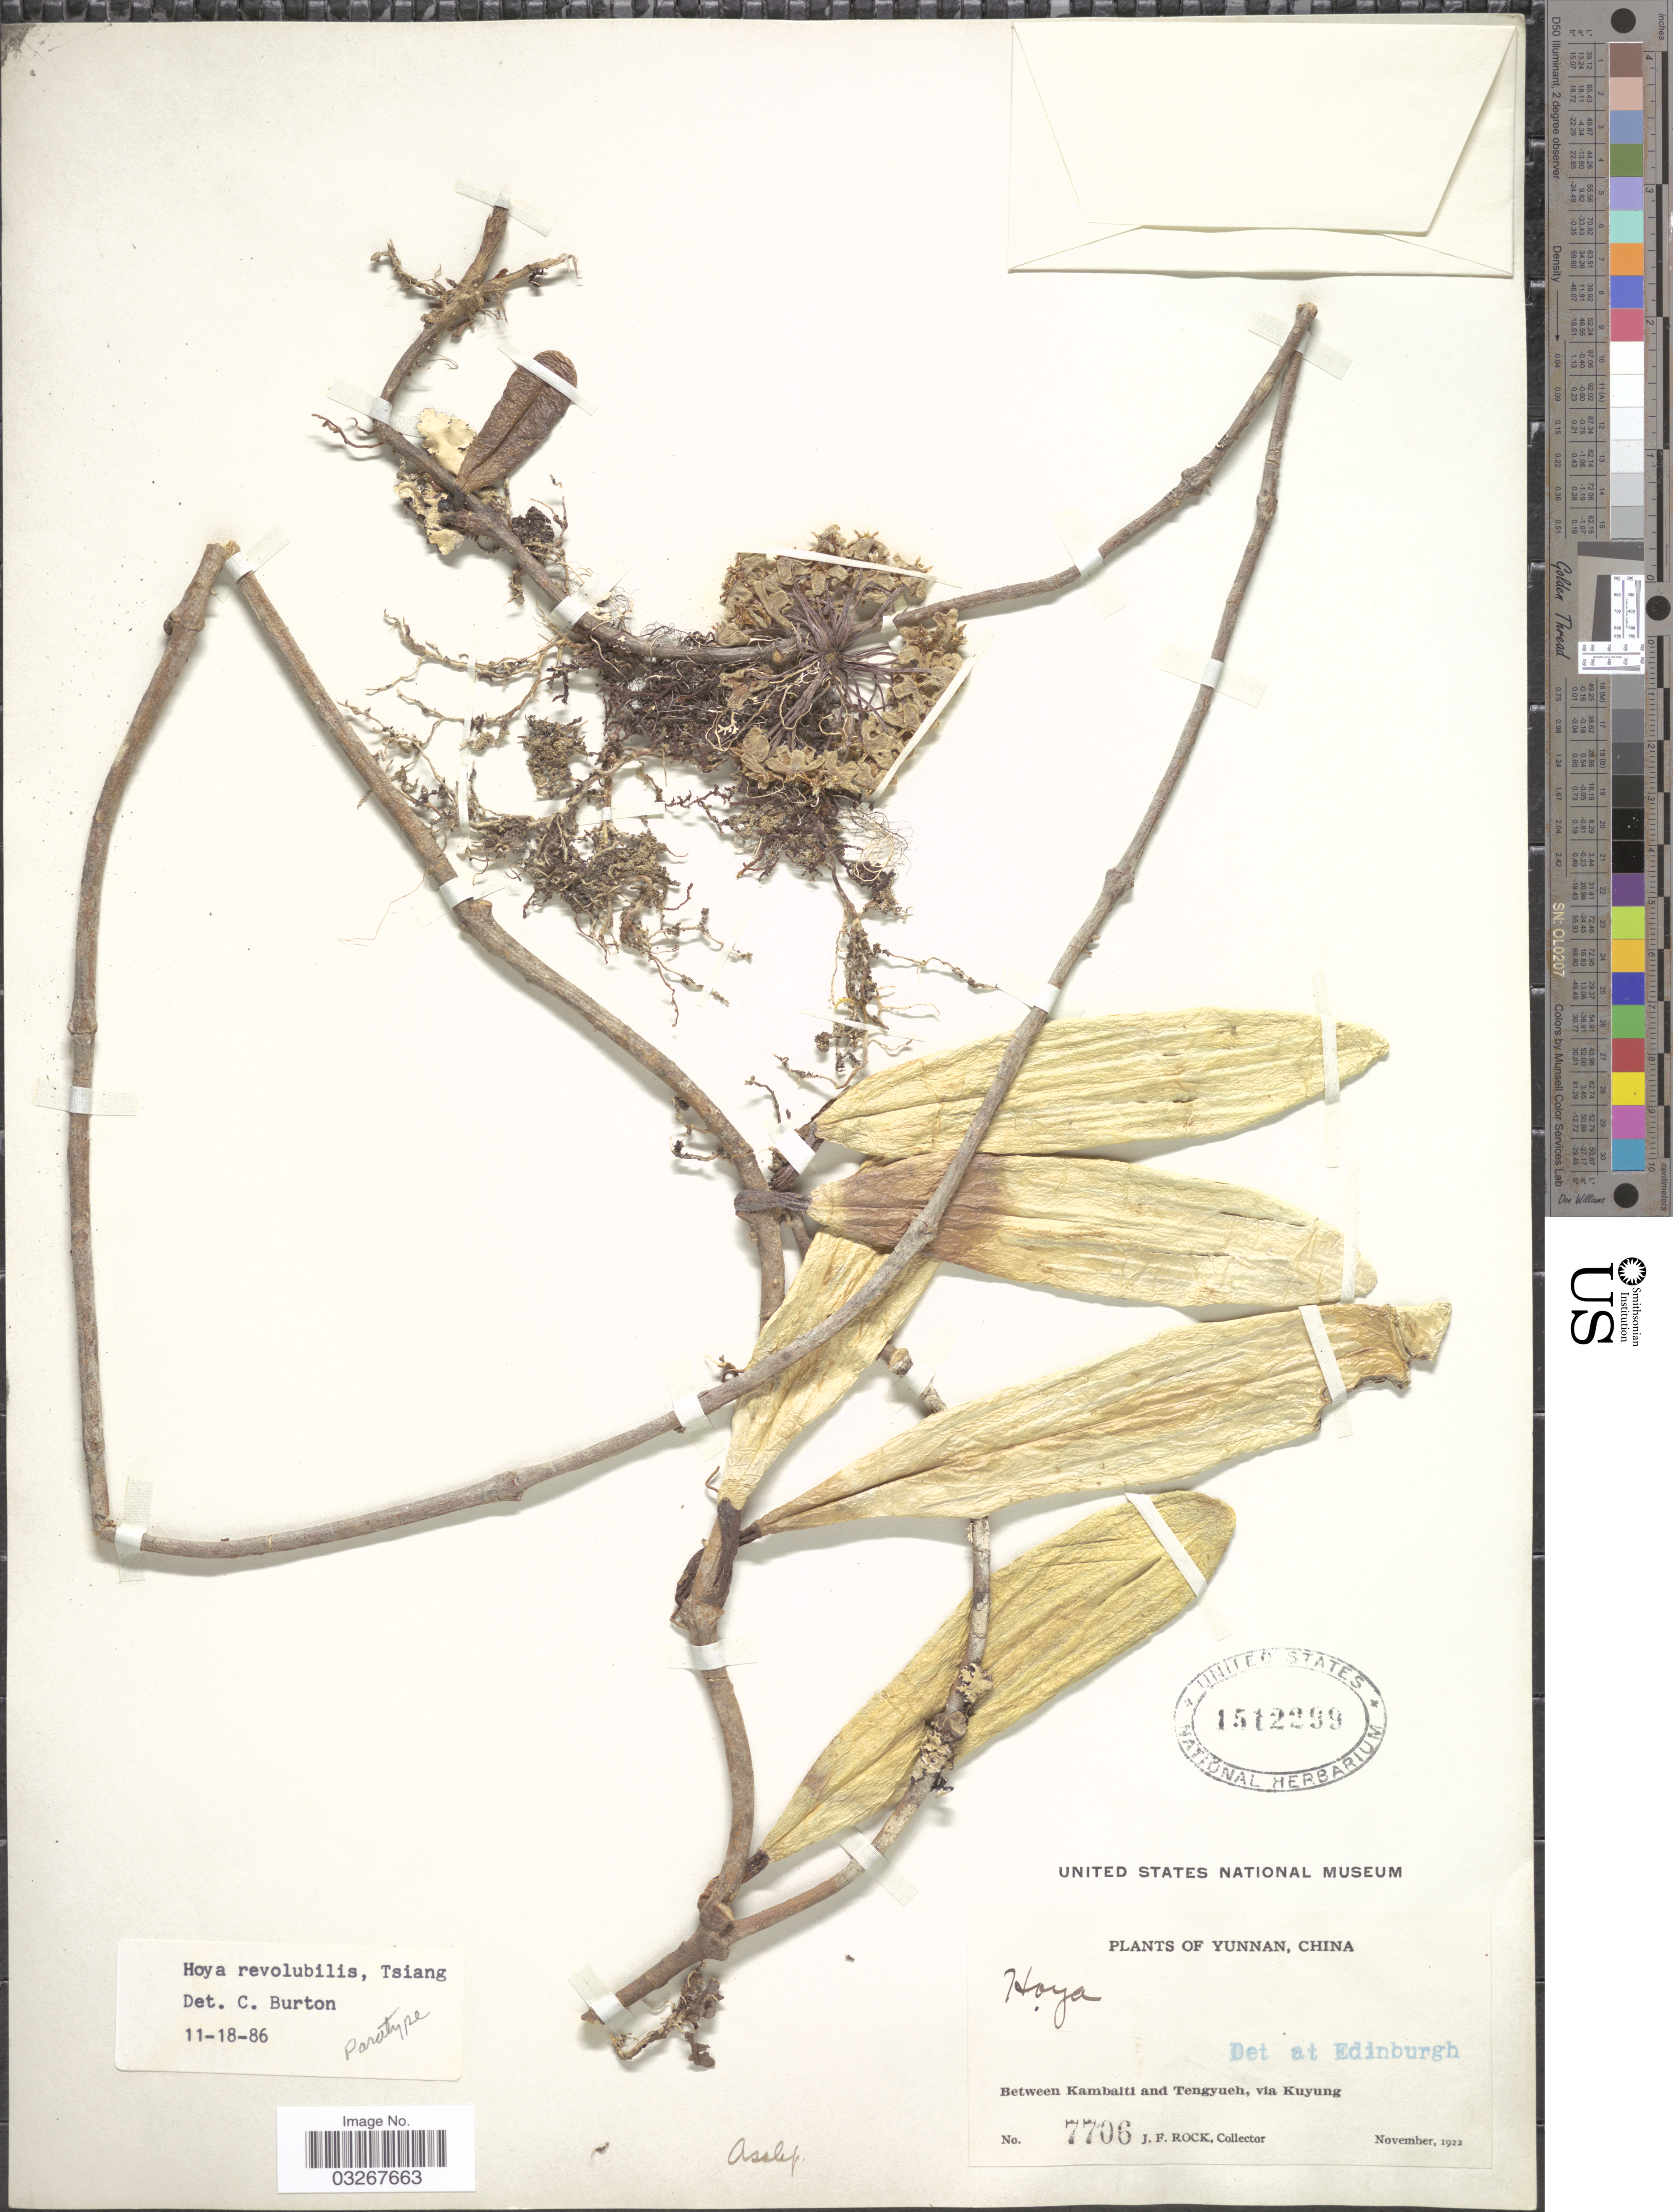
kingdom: Plantae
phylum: Tracheophyta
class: Magnoliopsida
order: Gentianales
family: Apocynaceae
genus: Hoya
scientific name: Hoya revolubilis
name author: Tsiang & P.T. Li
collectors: J. Rock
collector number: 7706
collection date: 1922-11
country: China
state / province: Yunnan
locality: Between Kambaiti and Tengyueh, via Kuyung.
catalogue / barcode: US 1512299